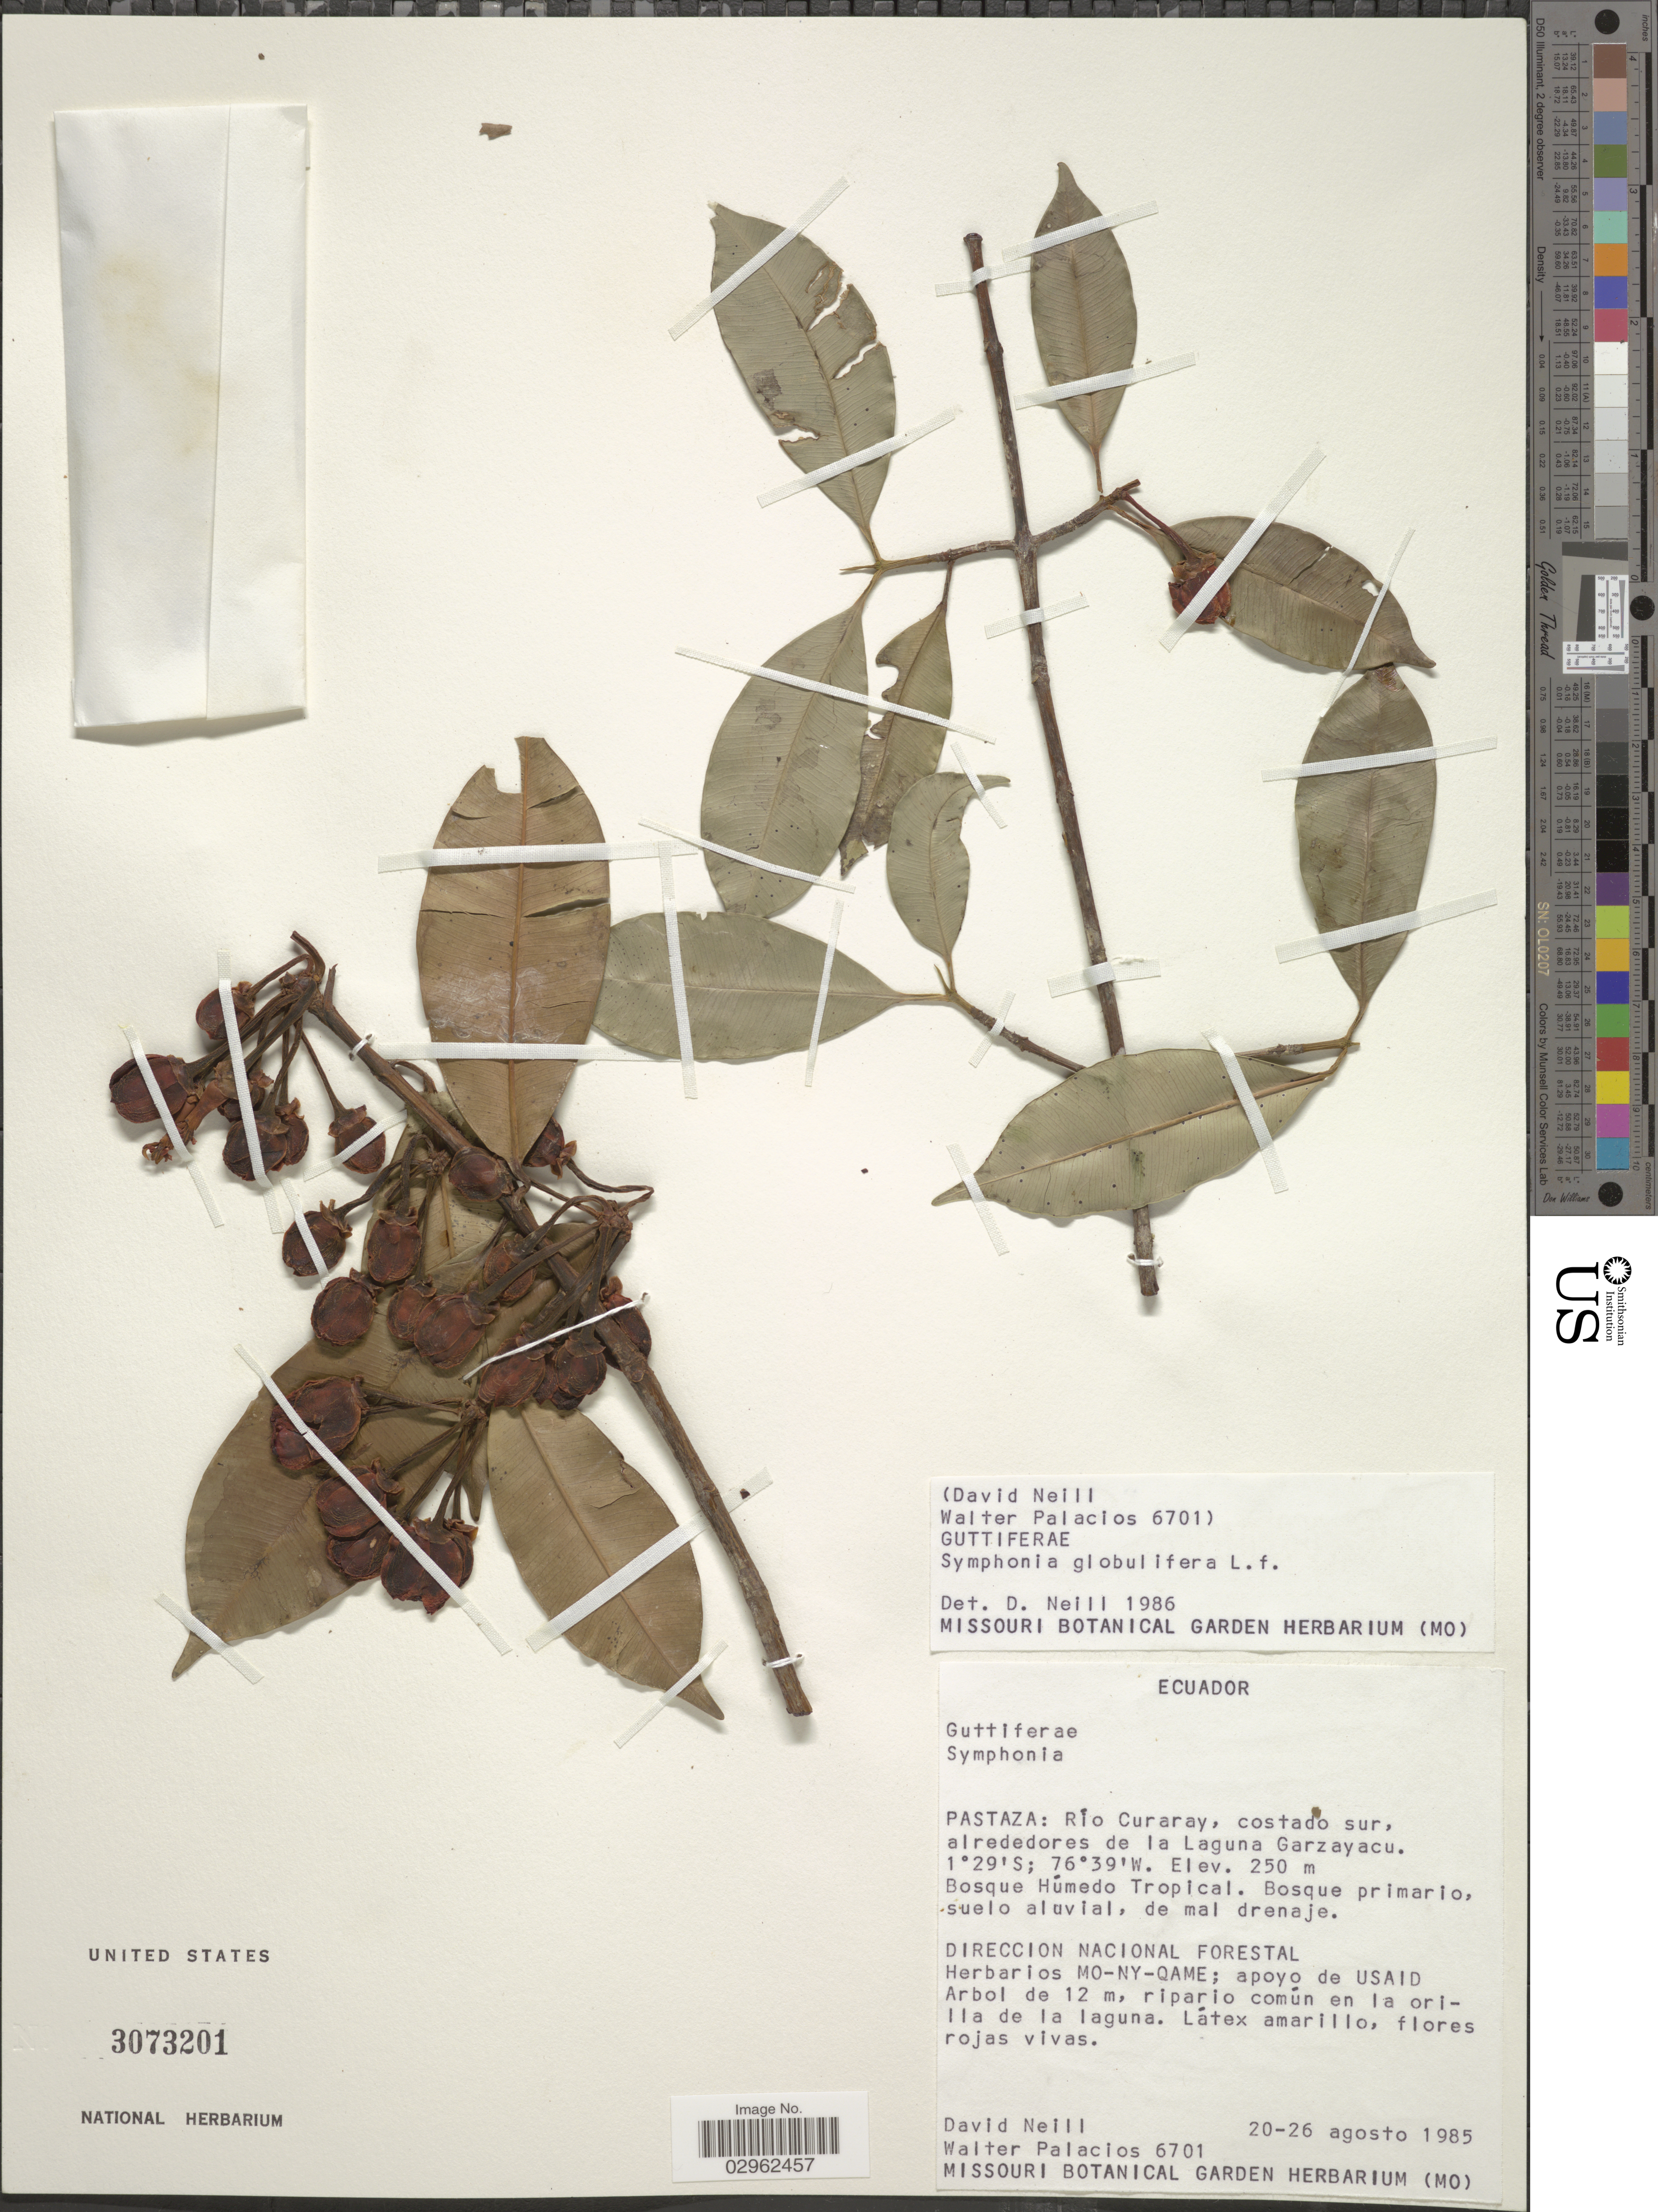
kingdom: Plantae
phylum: Tracheophyta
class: Magnoliopsida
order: Malpighiales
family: Clusiaceae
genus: Symphonia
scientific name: Symphonia globulifera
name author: L. f.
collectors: D. Neill & W. Palacios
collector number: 6701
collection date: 1985-08-20/1985-08-26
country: Ecuador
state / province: Pastaza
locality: Río Curaray, costado sur, alrededores de la Laguna Garzayacu.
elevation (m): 250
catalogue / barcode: US 3073201